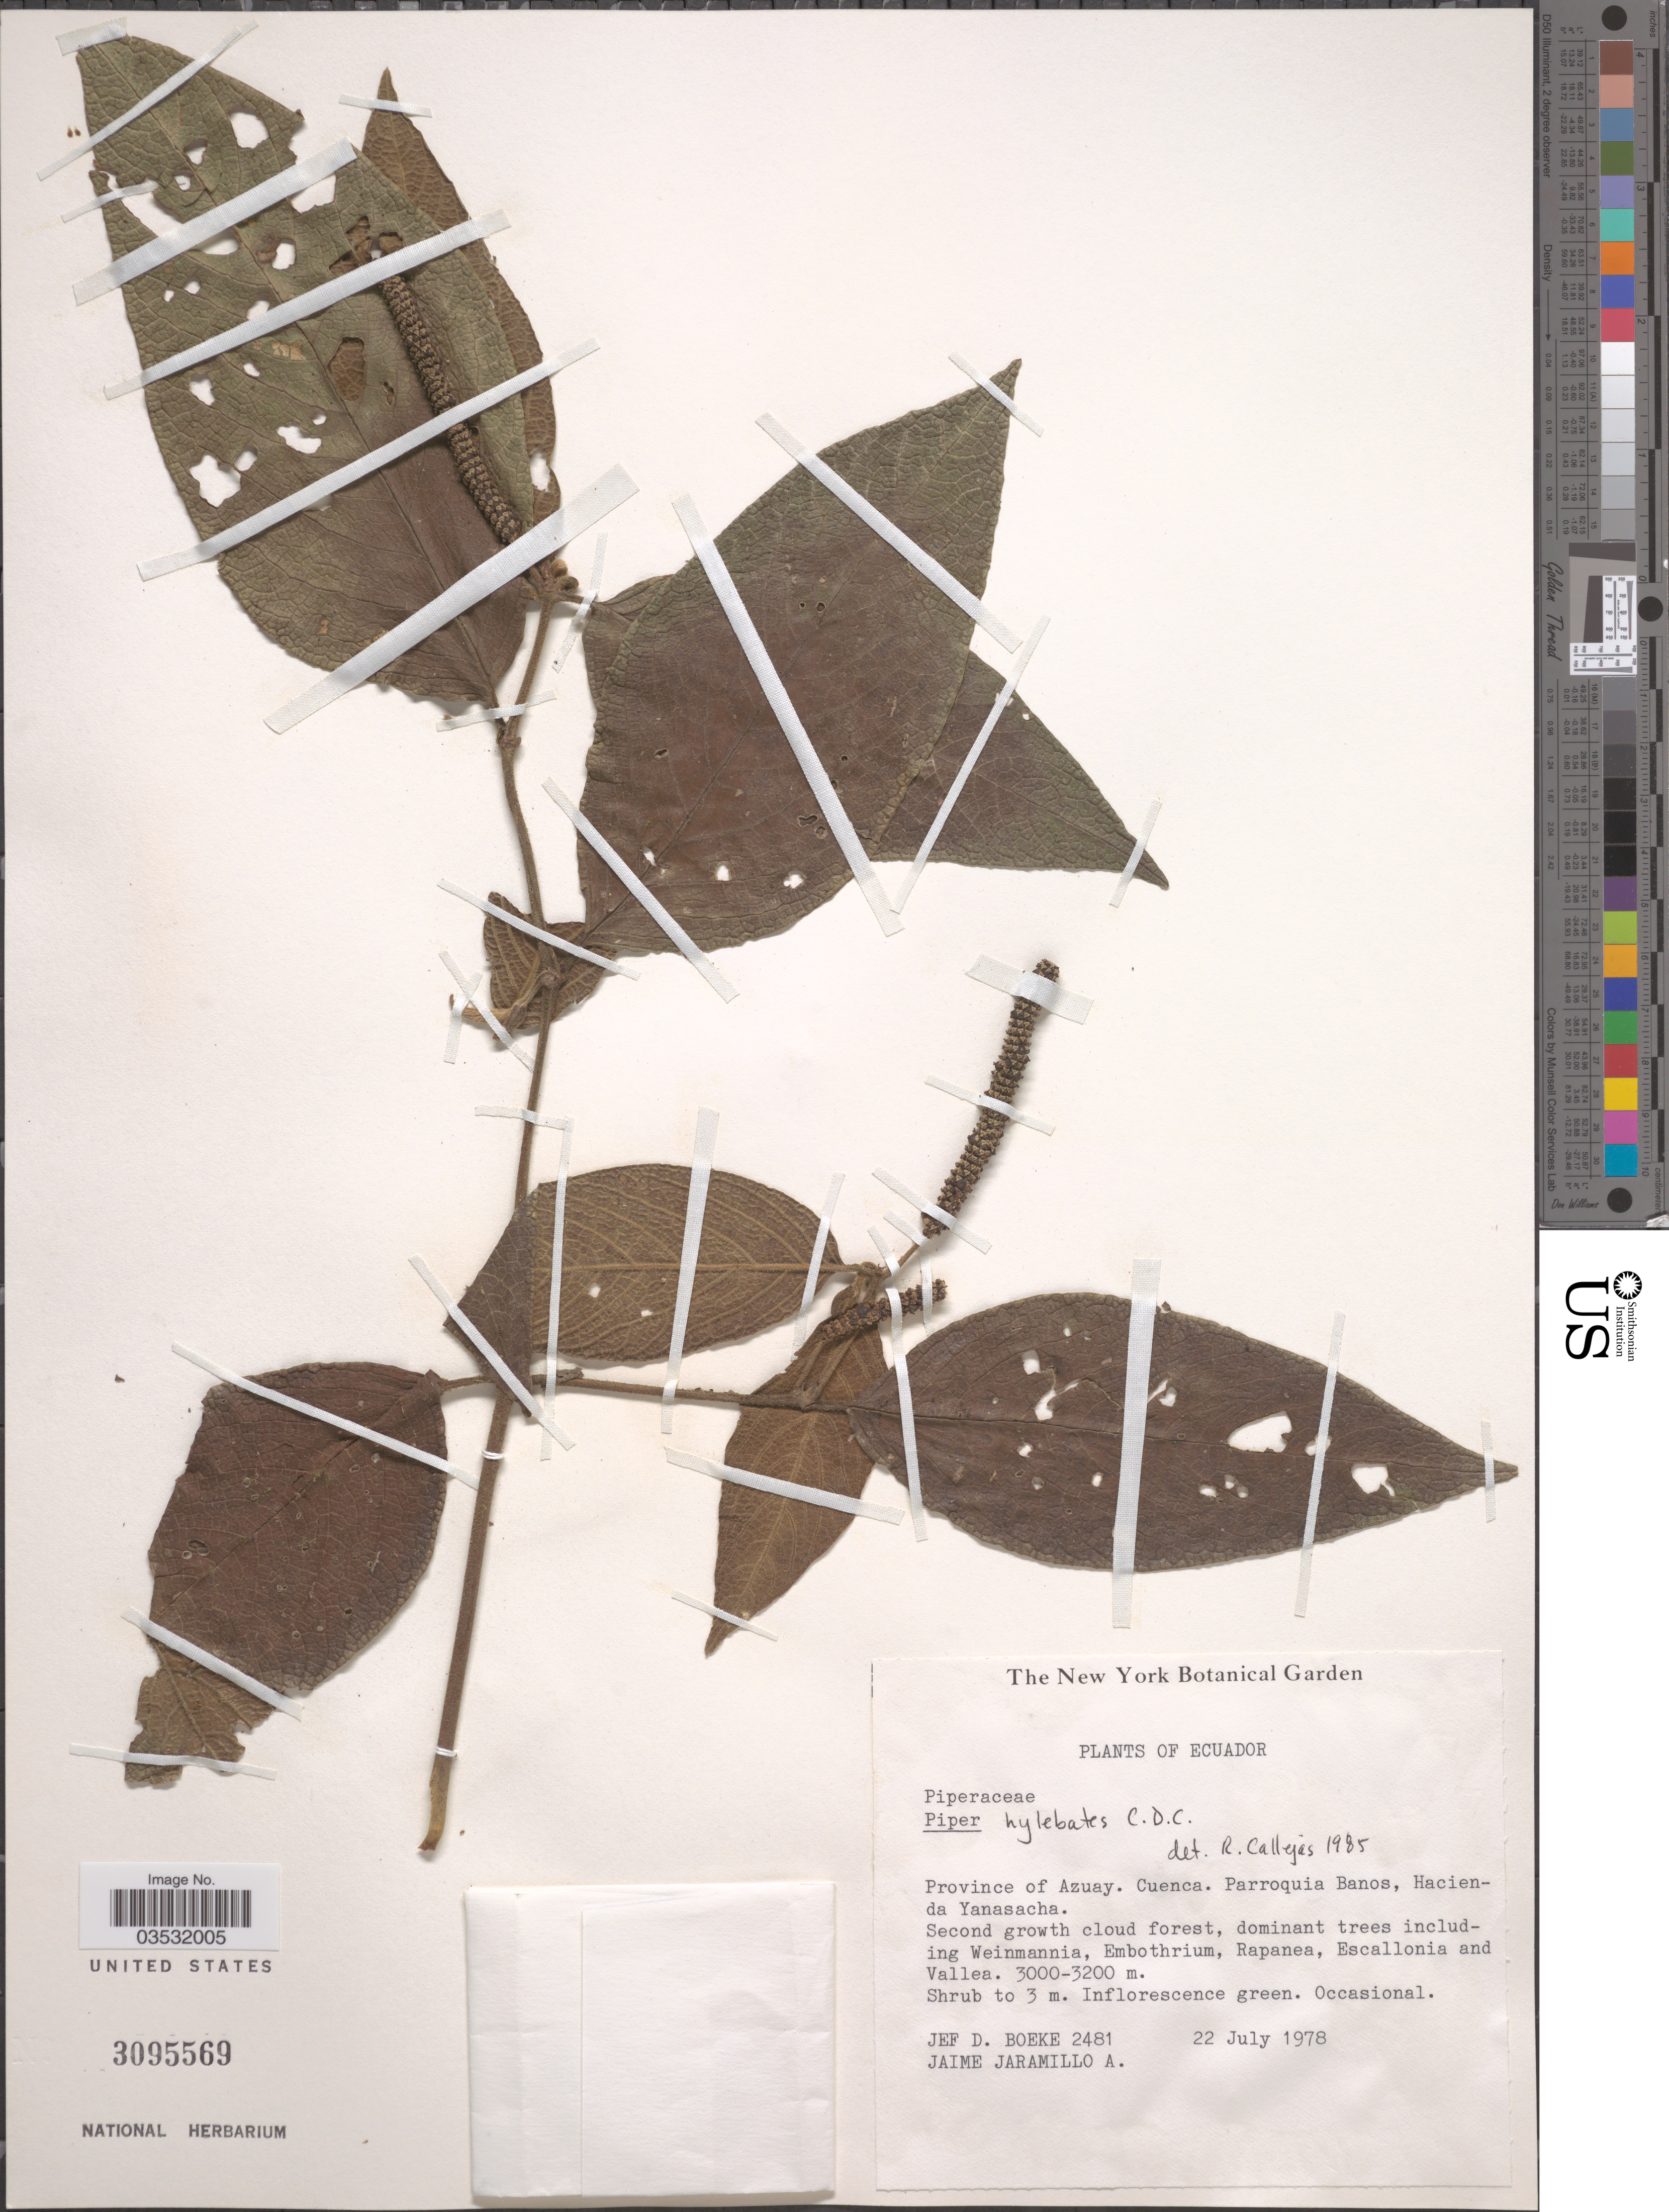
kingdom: Plantae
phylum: Tracheophyta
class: Magnoliopsida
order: Piperales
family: Piperaceae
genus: Piper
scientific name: Piper hylebates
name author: C. DC.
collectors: J. Boeke & J. L. Jaramillo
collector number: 2481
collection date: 1978-07-22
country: Ecuador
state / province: Azuay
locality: Cuenca. Parroquia Banos, Hacienda Yanasacha.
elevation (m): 3000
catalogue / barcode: US 3095569